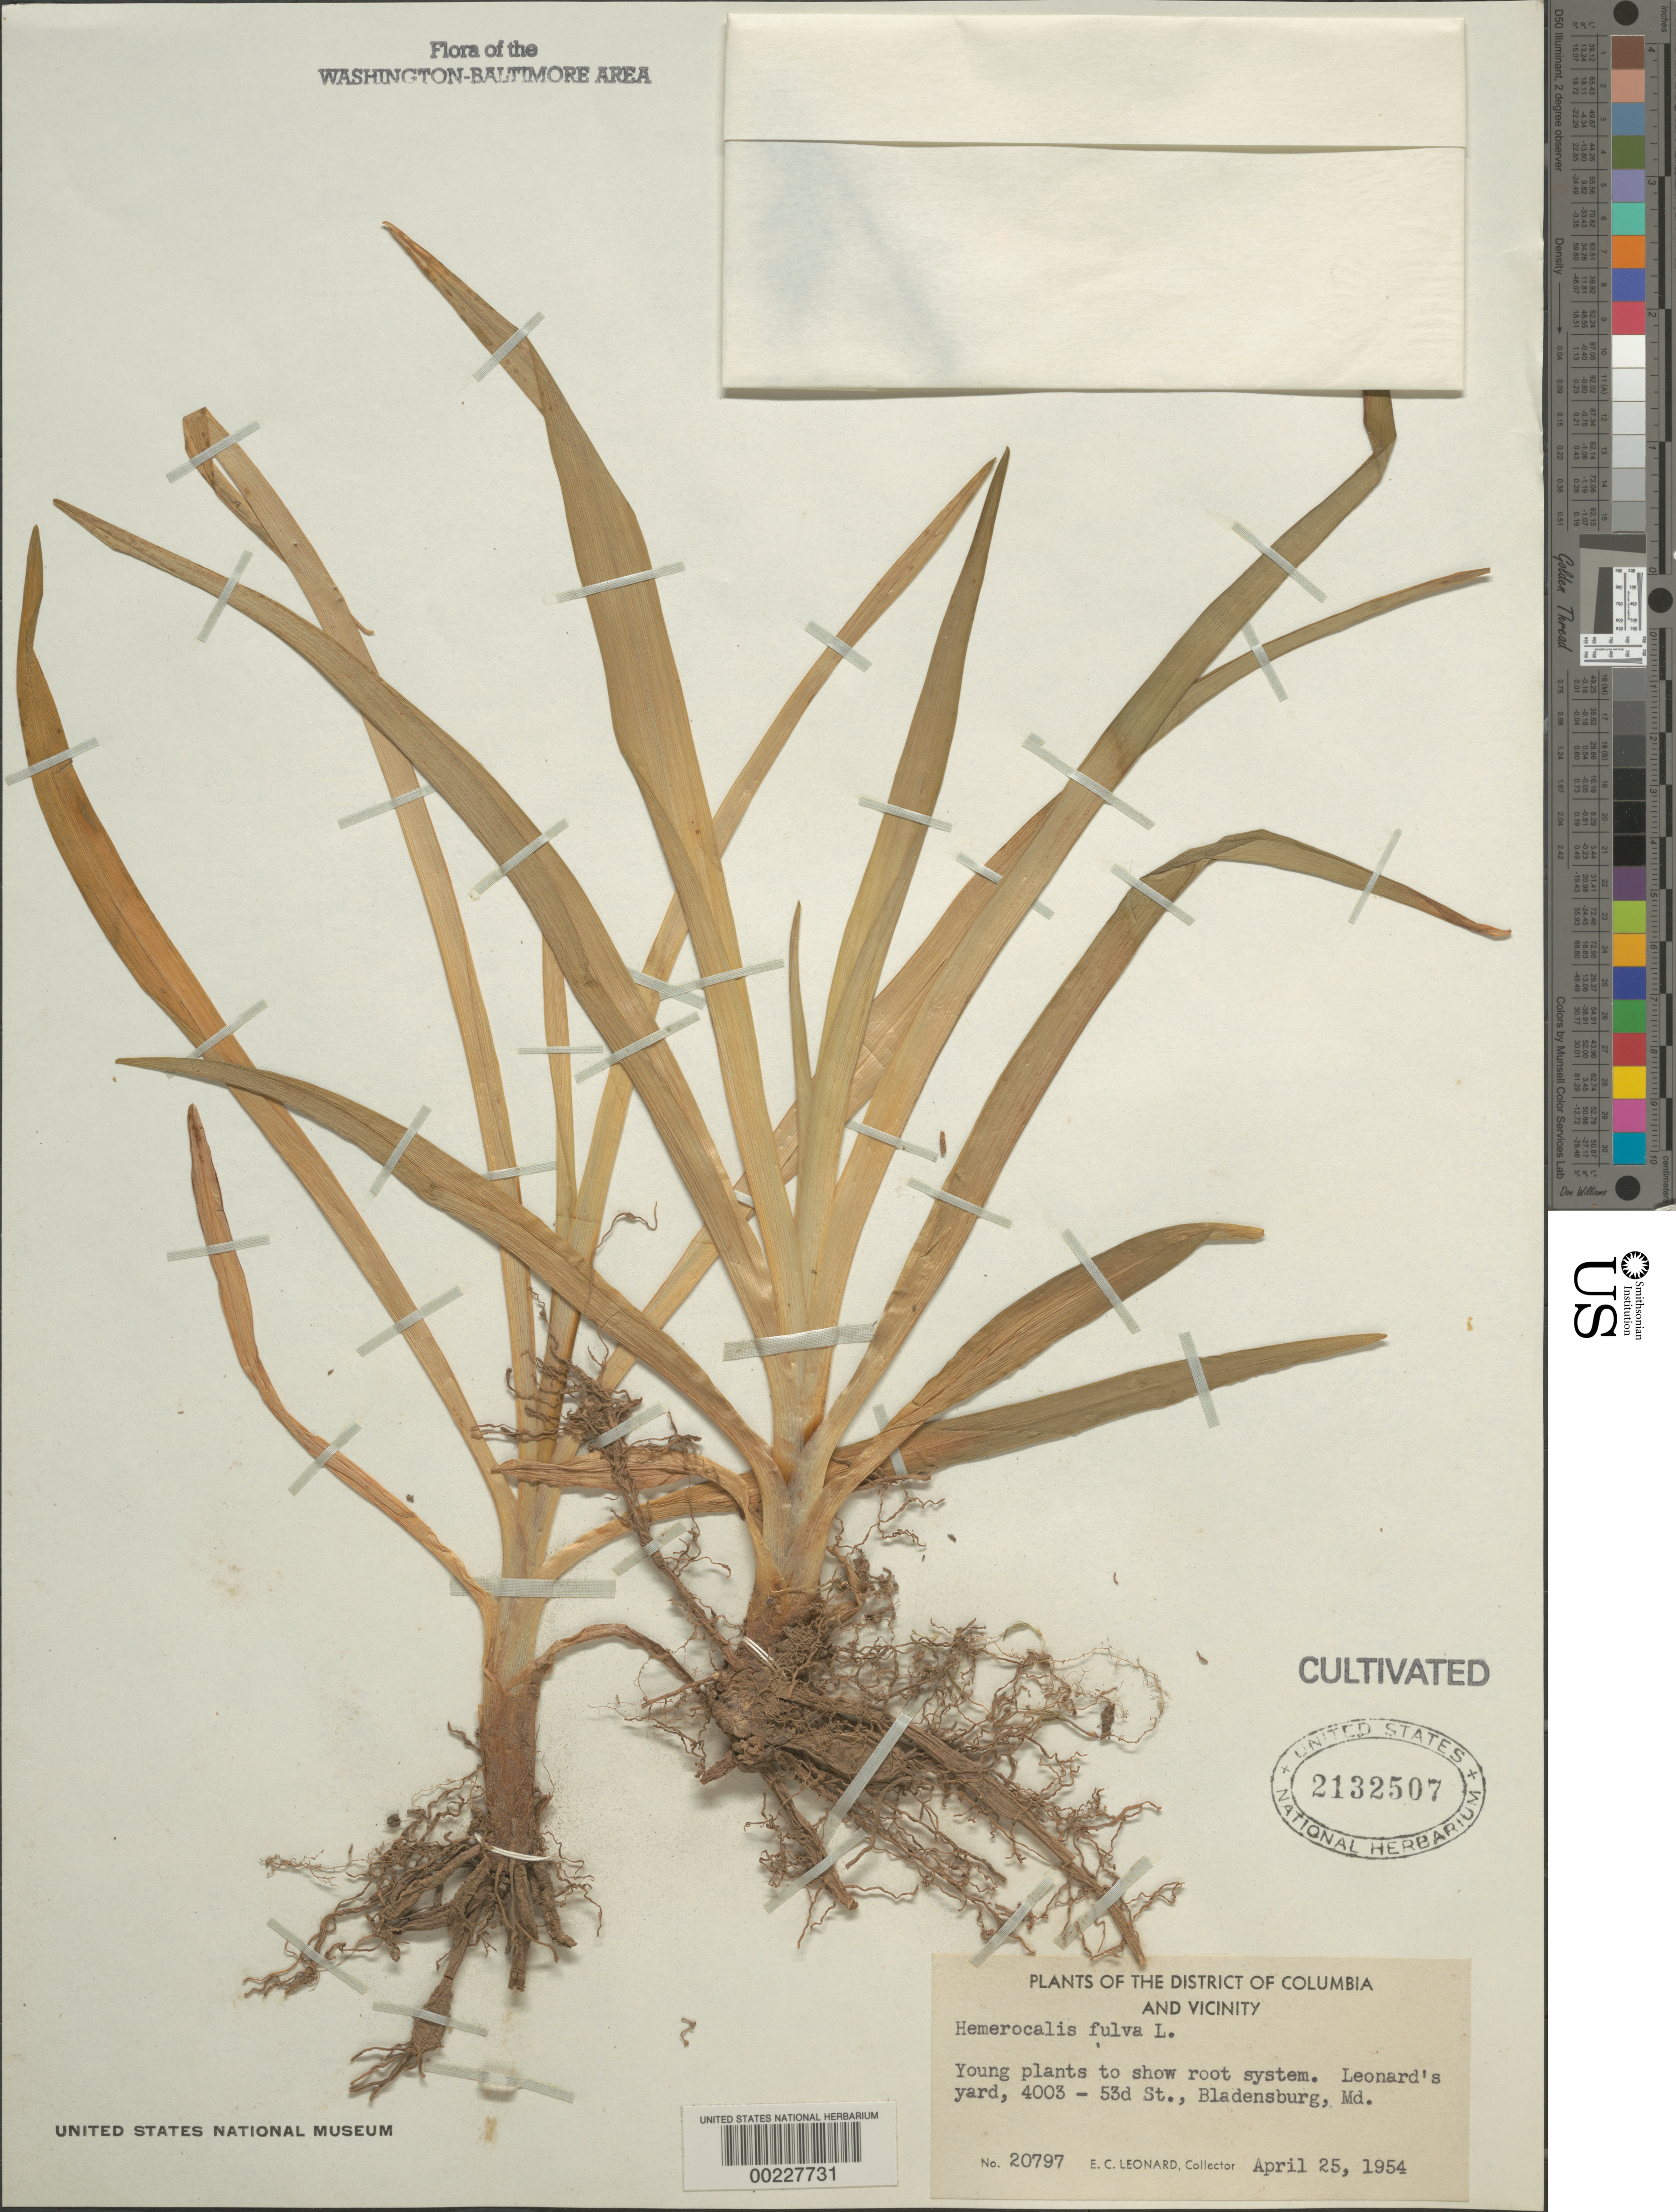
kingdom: Plantae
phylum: Tracheophyta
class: Liliopsida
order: Asparagales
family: Asphodelaceae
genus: Hemerocallis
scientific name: Hemerocallis fulva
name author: L.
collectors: E. C. Leonard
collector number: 20797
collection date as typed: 25 Apr 1954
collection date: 1954-04-25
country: United States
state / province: Maryland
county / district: Prince George's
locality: Bladensburg, 4003 53 St, Leonard yard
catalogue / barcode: US 2132507